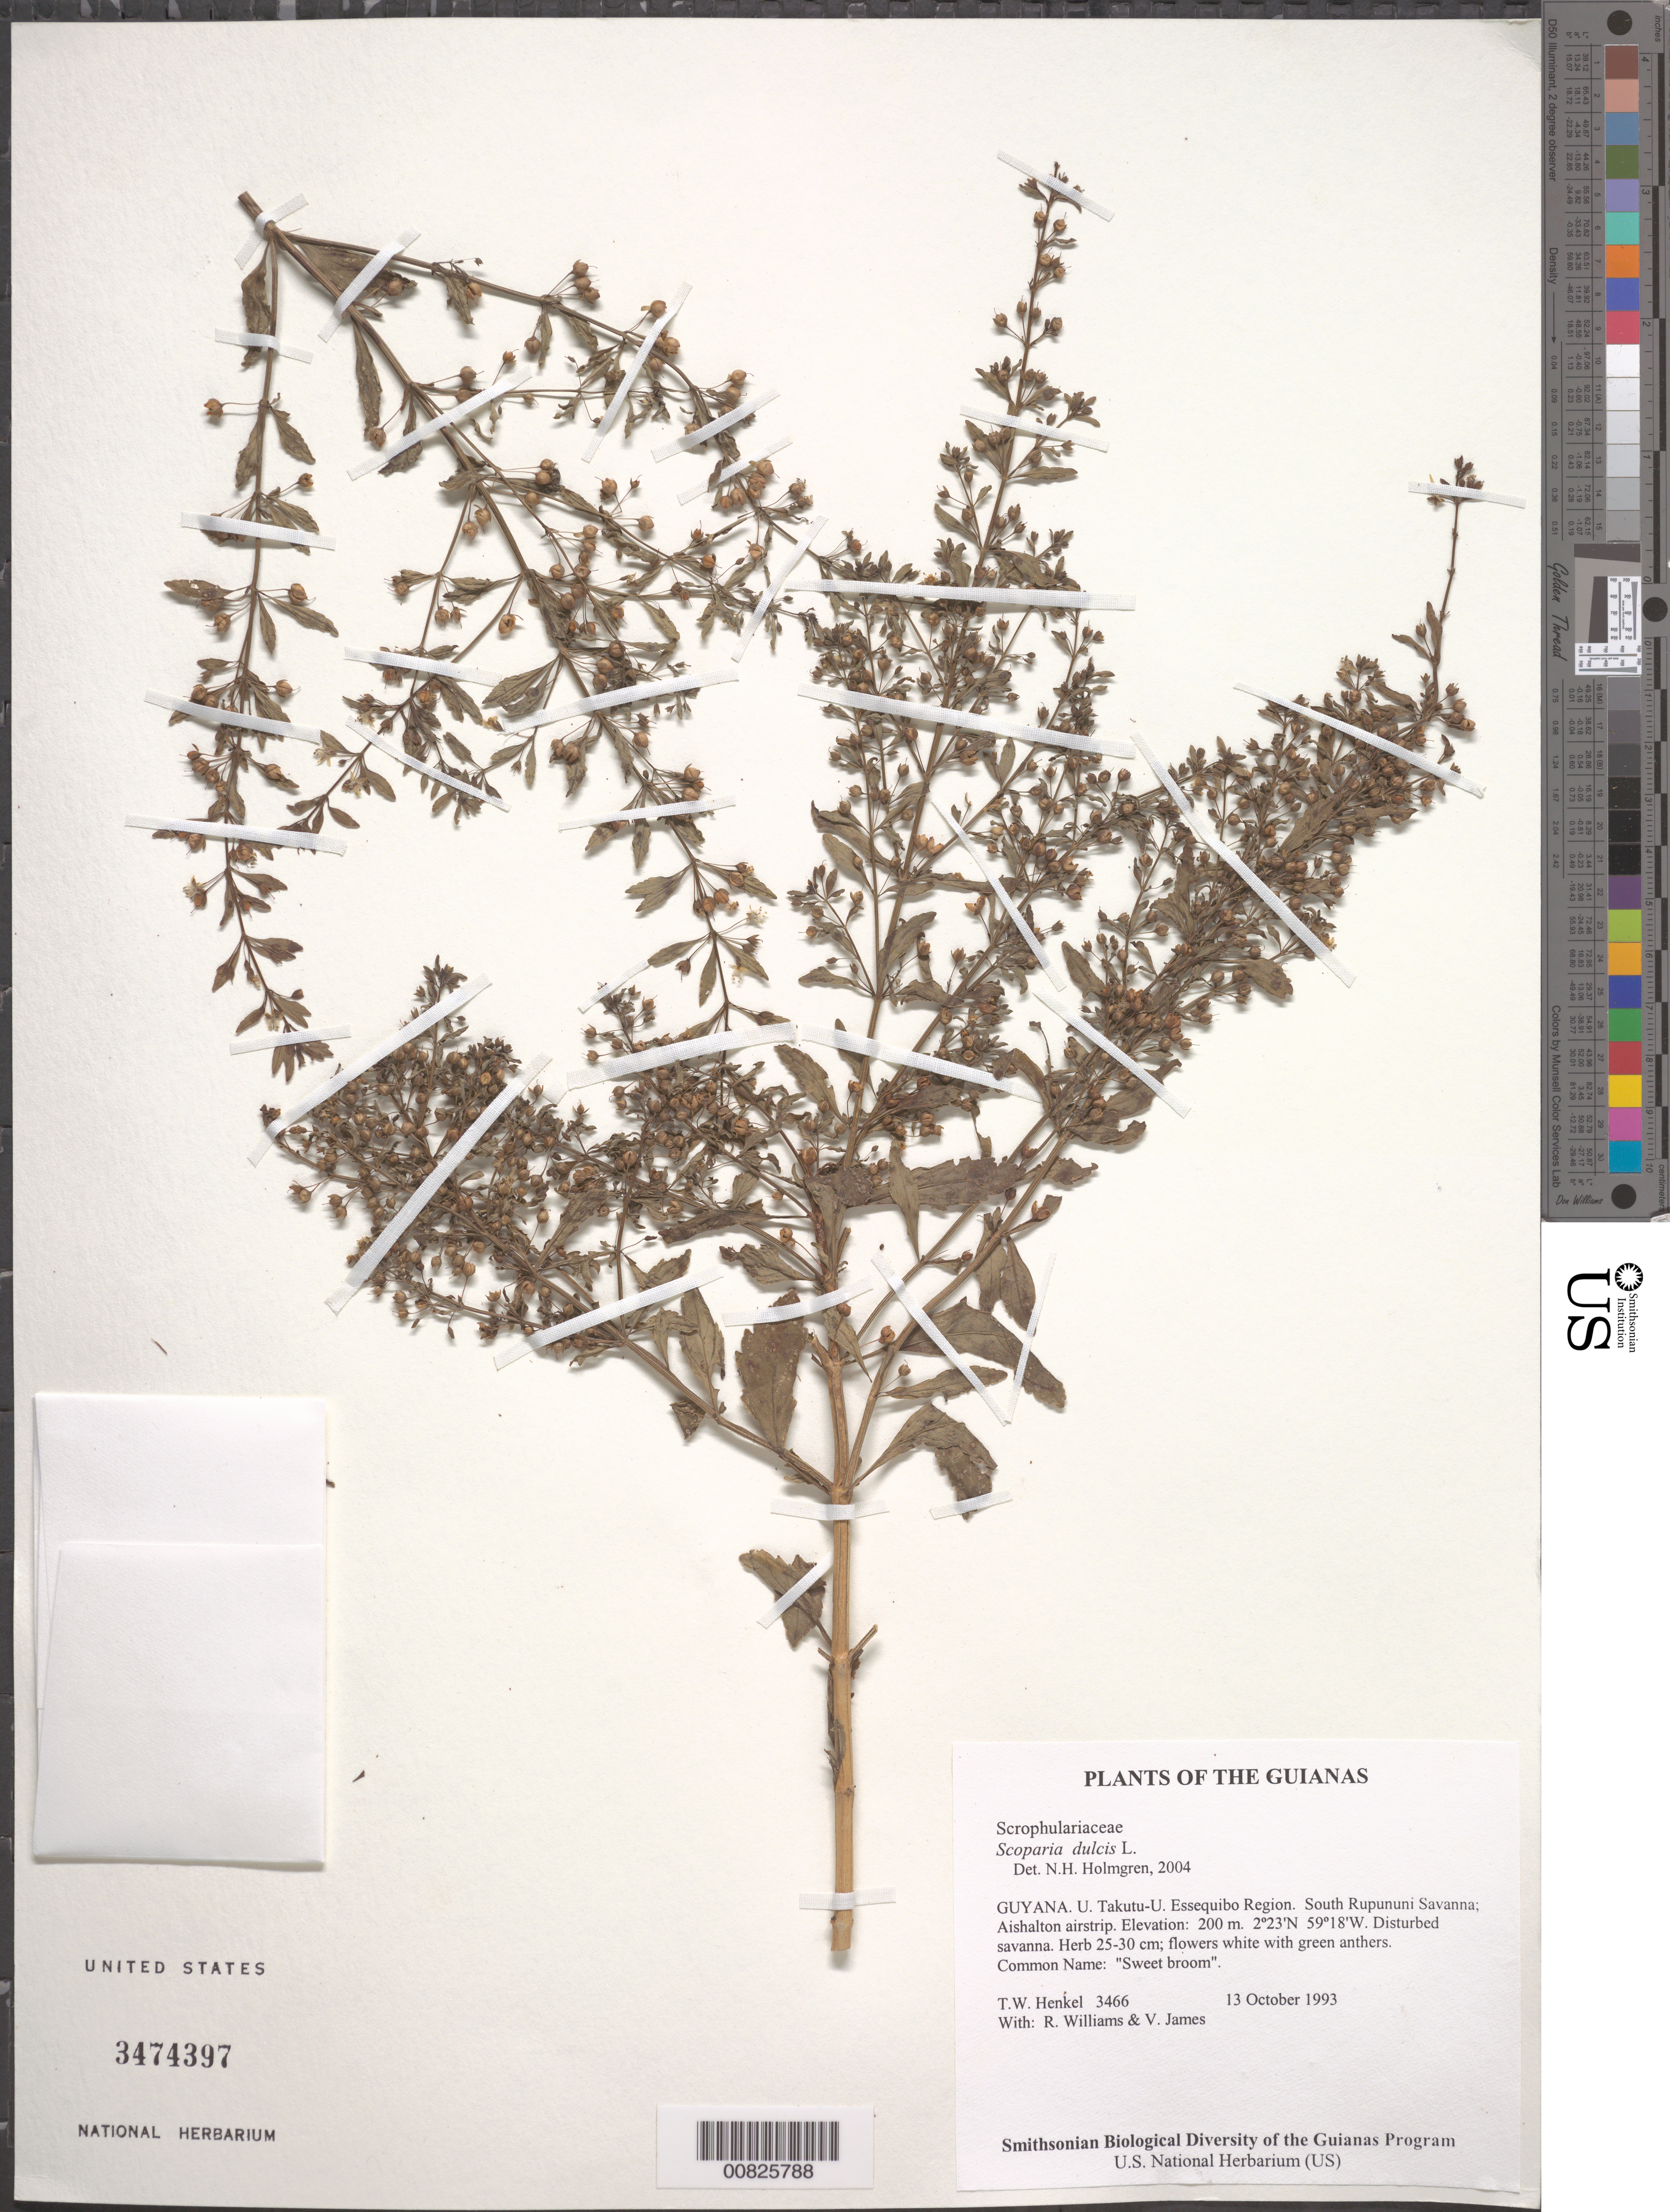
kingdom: Plantae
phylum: Tracheophyta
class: Magnoliopsida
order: Lamiales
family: Plantaginaceae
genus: Scoparia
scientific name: Scoparia dulcis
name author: L.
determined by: Holmgren, N. H., (NY), New York Botanical Garden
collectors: T. Henkel, R. Williams & V. James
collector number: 3466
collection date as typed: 13 October 1993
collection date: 1993-10-13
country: Guyana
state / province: U. Takutu-U. Essequibo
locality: South Rupununi Savanna; Aishalton airstrip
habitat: Disturbed savanna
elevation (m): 200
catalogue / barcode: US 3474397